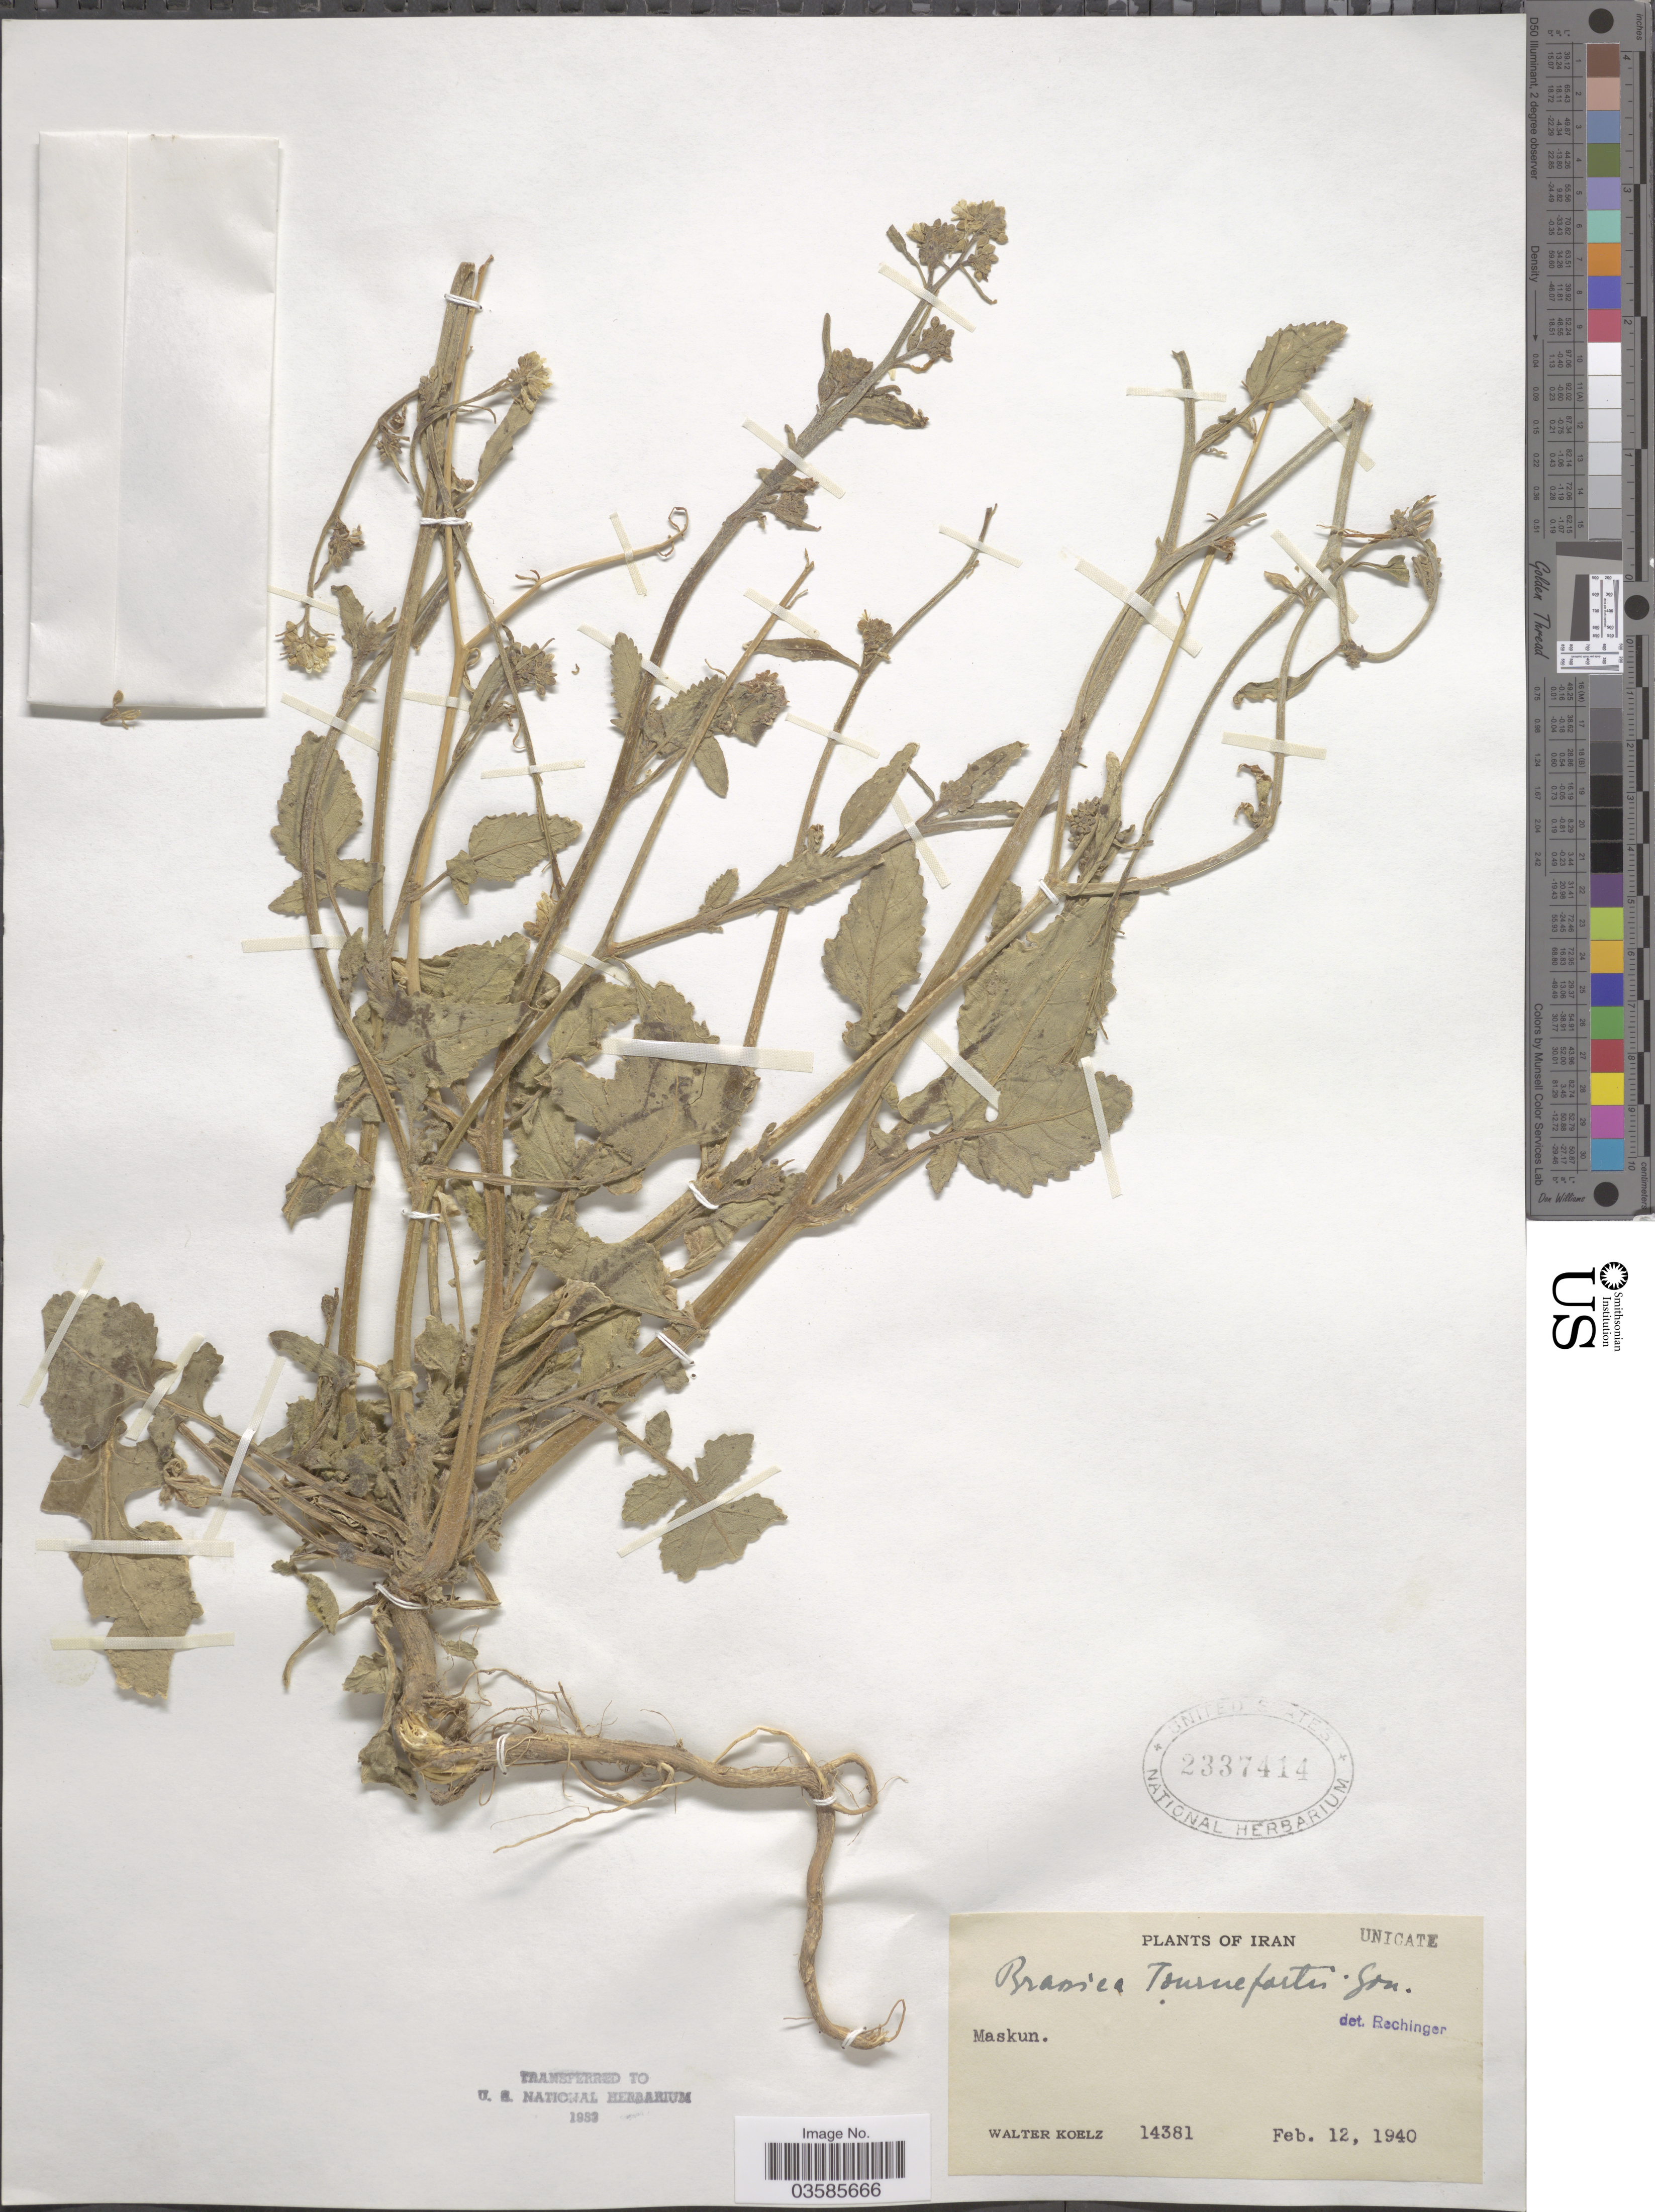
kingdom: Plantae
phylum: Tracheophyta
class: Magnoliopsida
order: Brassicales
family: Brassicaceae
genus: Brassica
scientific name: Brassica tournefortii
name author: Gouan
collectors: W. N. Koelz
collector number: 14381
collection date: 1940-02-12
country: Iran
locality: Maskun.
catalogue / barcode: US 2337414